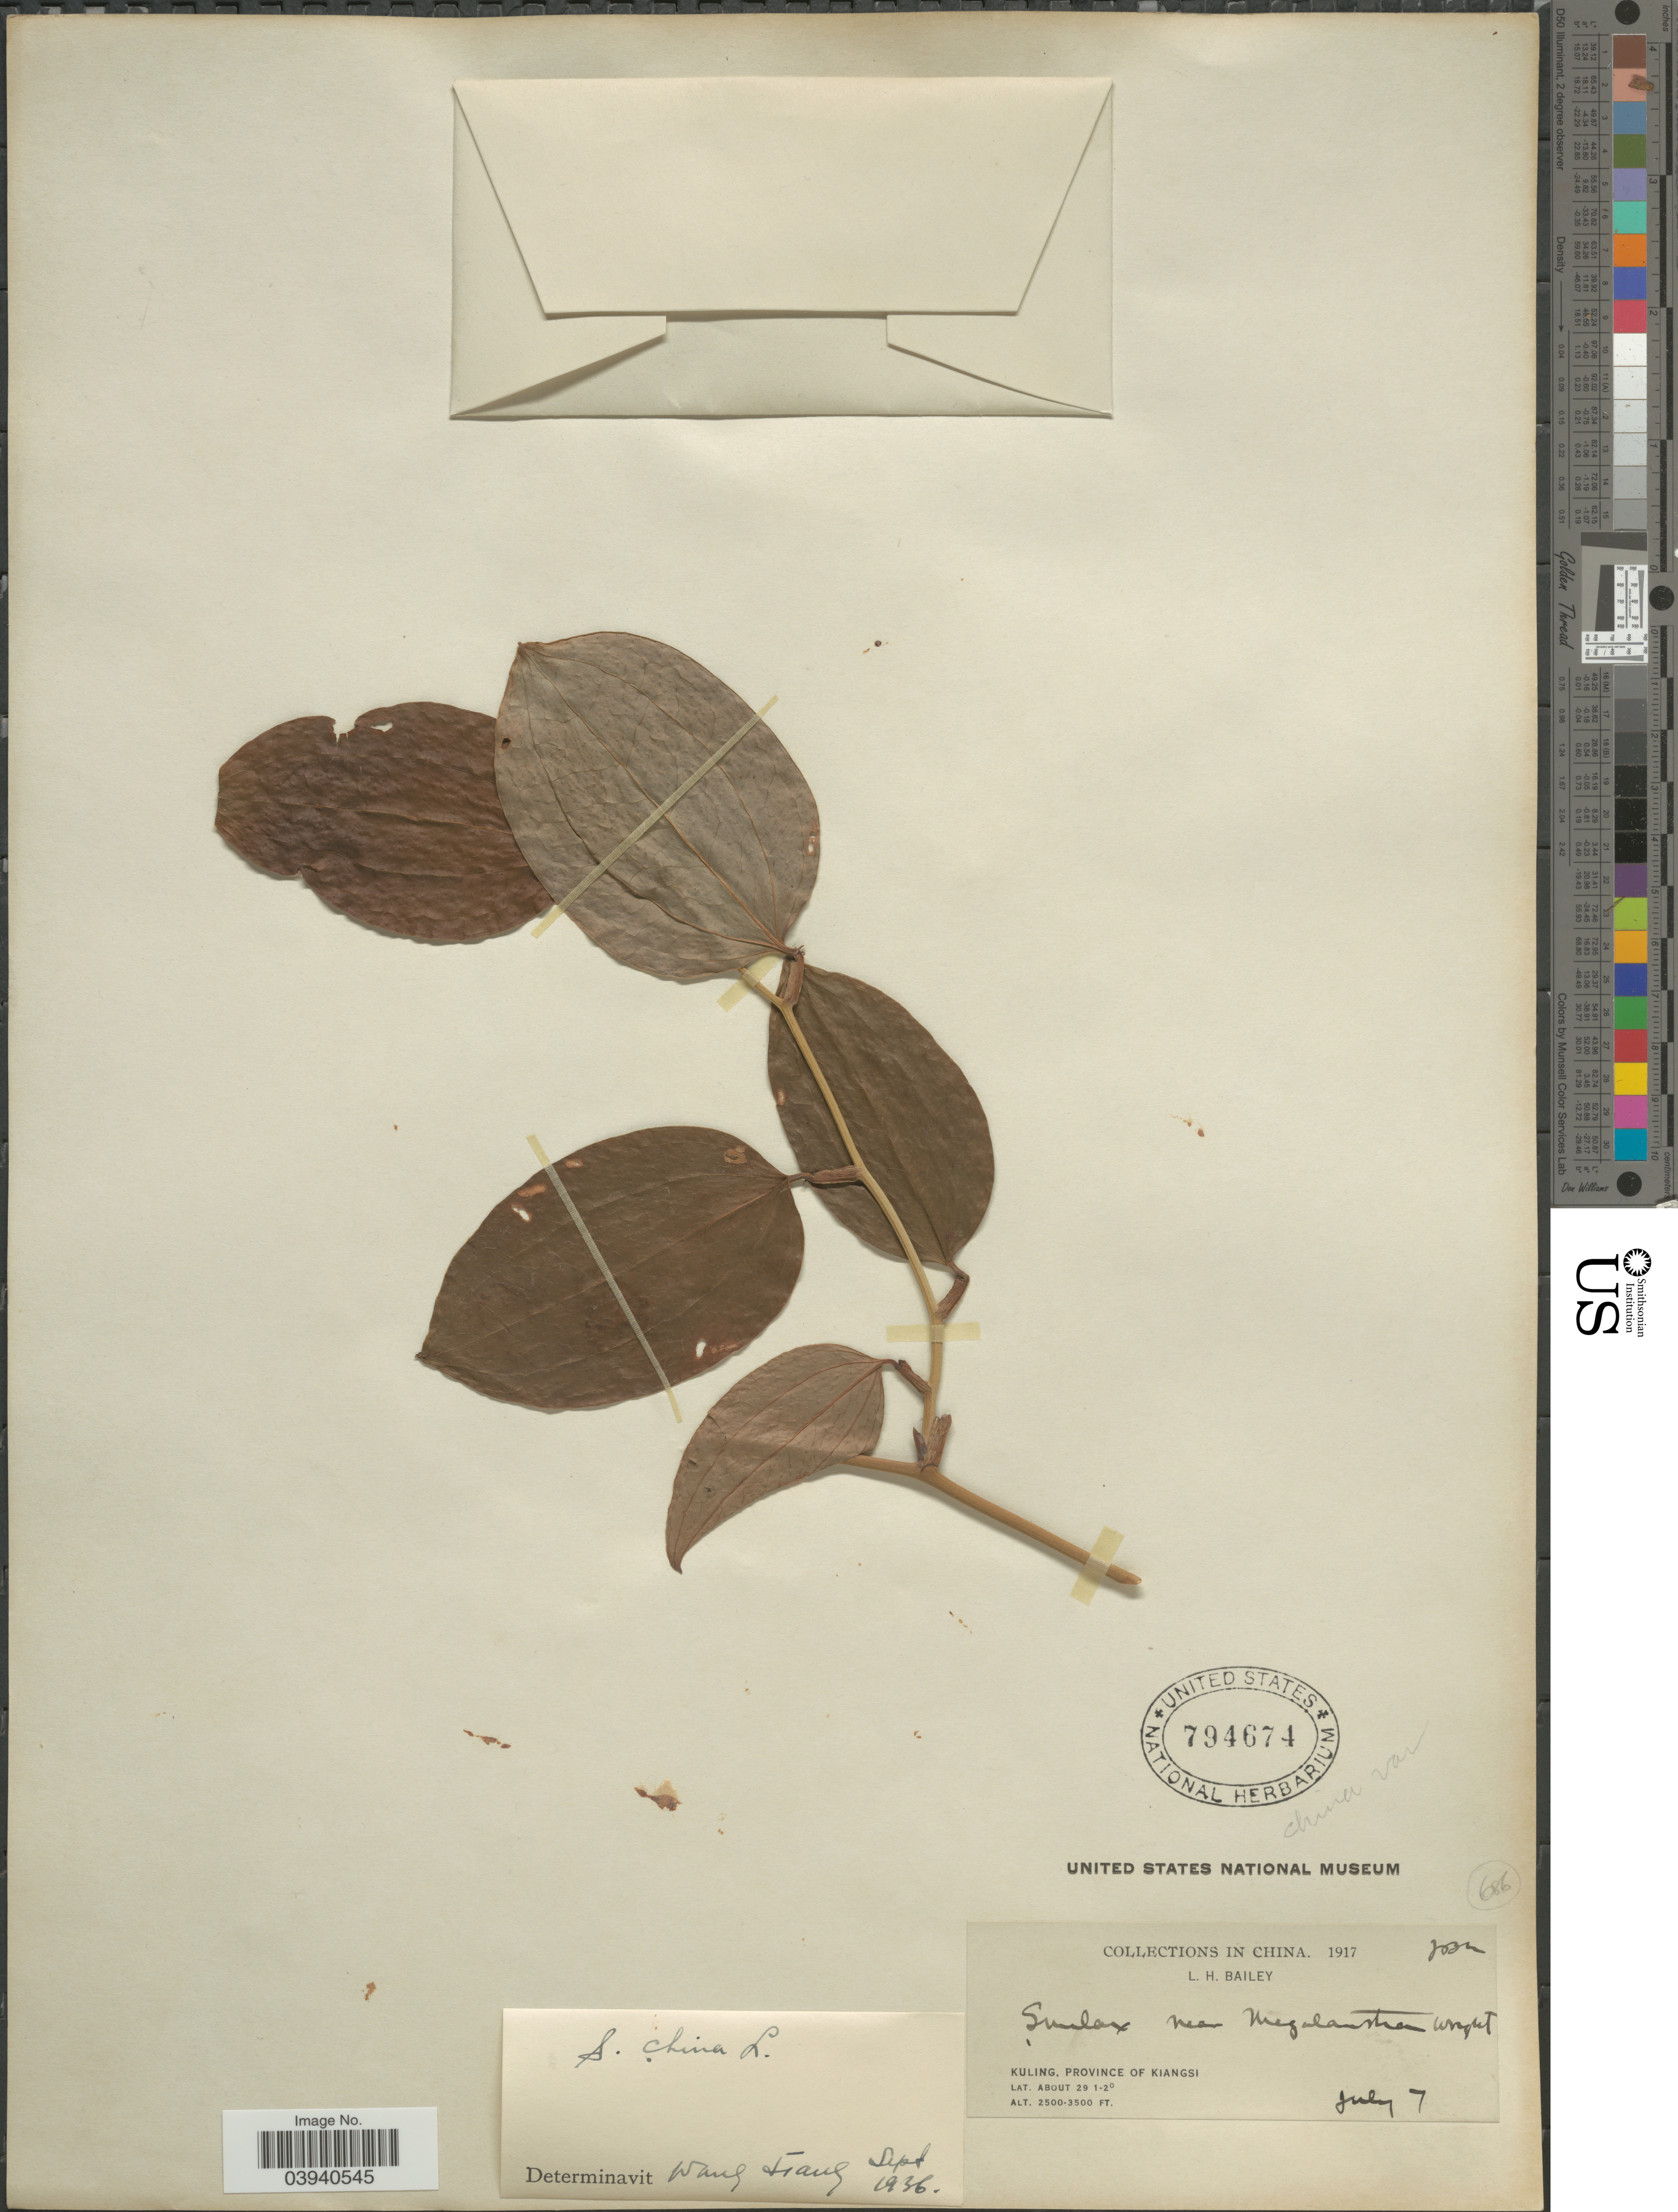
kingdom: Plantae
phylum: Tracheophyta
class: Liliopsida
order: Liliales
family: Smilacaceae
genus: Smilax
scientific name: Smilax china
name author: L.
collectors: L. H. Bailey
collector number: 2034*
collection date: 1917-07-07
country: China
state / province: Jiangxi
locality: Kuling, Province of Kiangsi.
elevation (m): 762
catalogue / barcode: US 794674